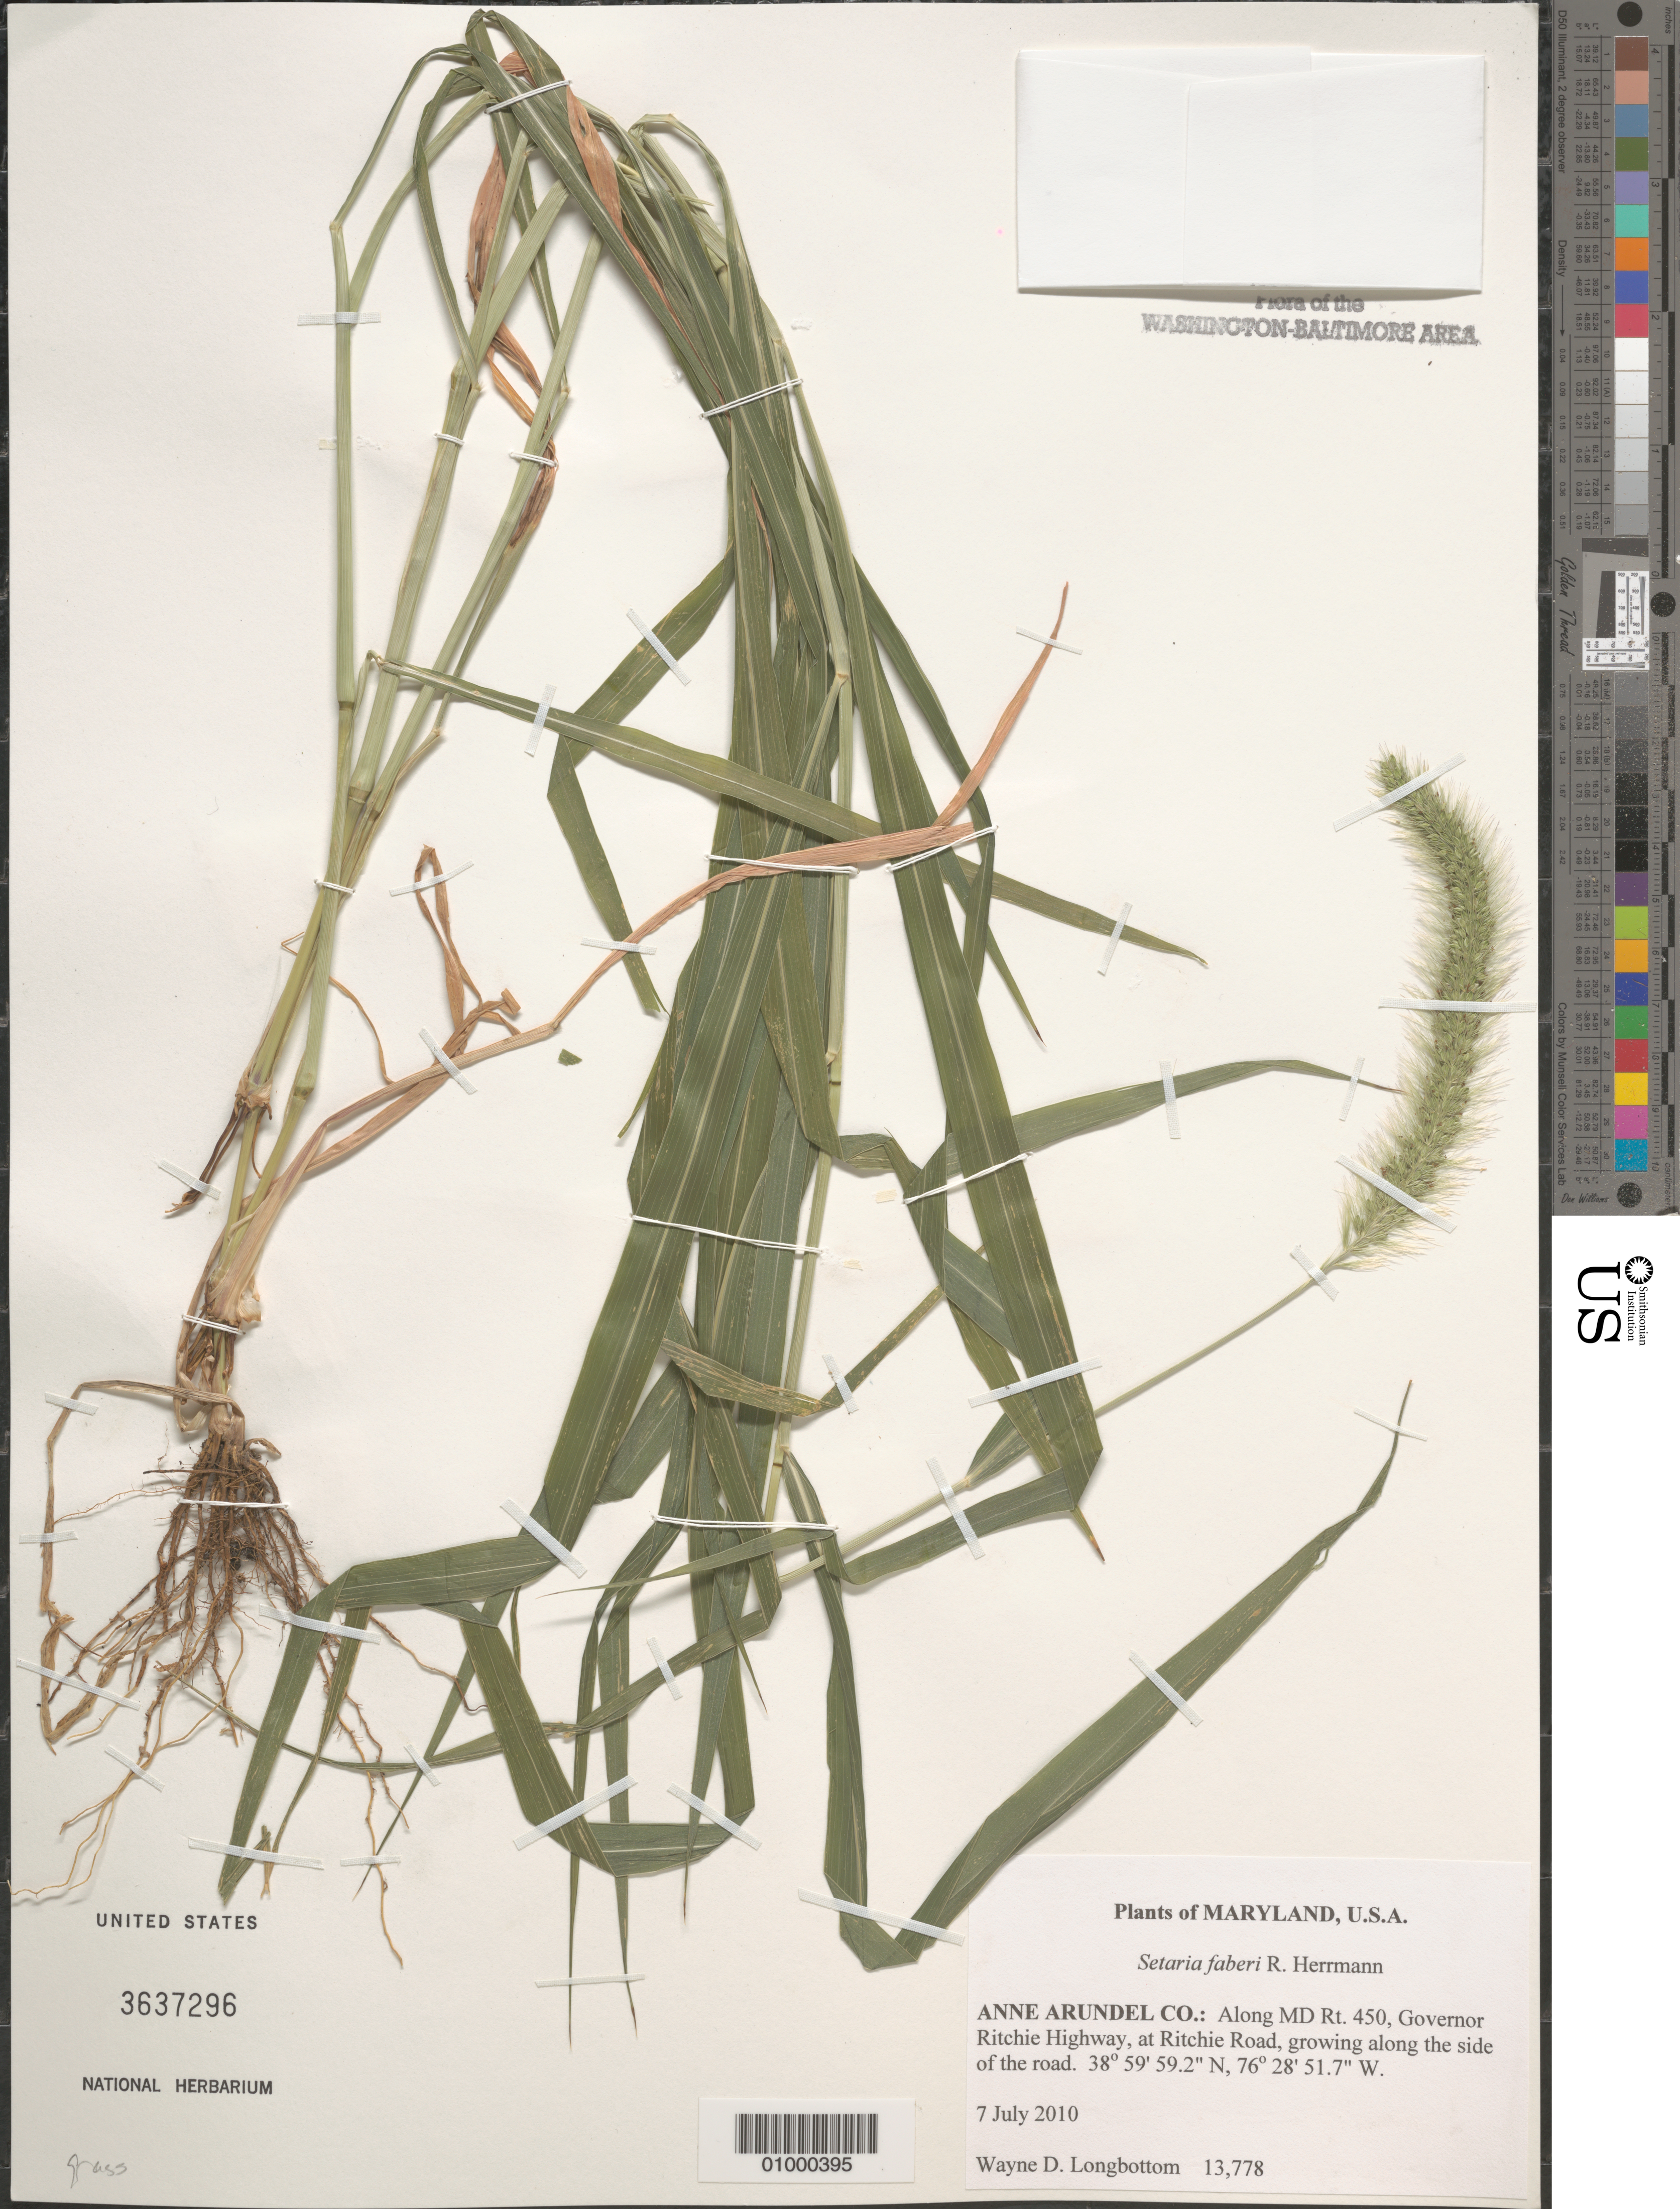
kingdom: Plantae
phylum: Tracheophyta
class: Liliopsida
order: Poales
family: Poaceae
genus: Setaria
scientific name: Setaria faberi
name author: R.A.W. Herrm.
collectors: W. D. Longbottom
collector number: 13778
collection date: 2010-07-07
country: United States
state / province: Maryland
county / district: Anne Arundel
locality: Along MD Rt. 450, Governor Ritchie Highway, at Ritchie Road, growing along the side of the road.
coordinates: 38 59 59.2 N, 76 28 51.7 W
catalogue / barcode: US 3637296